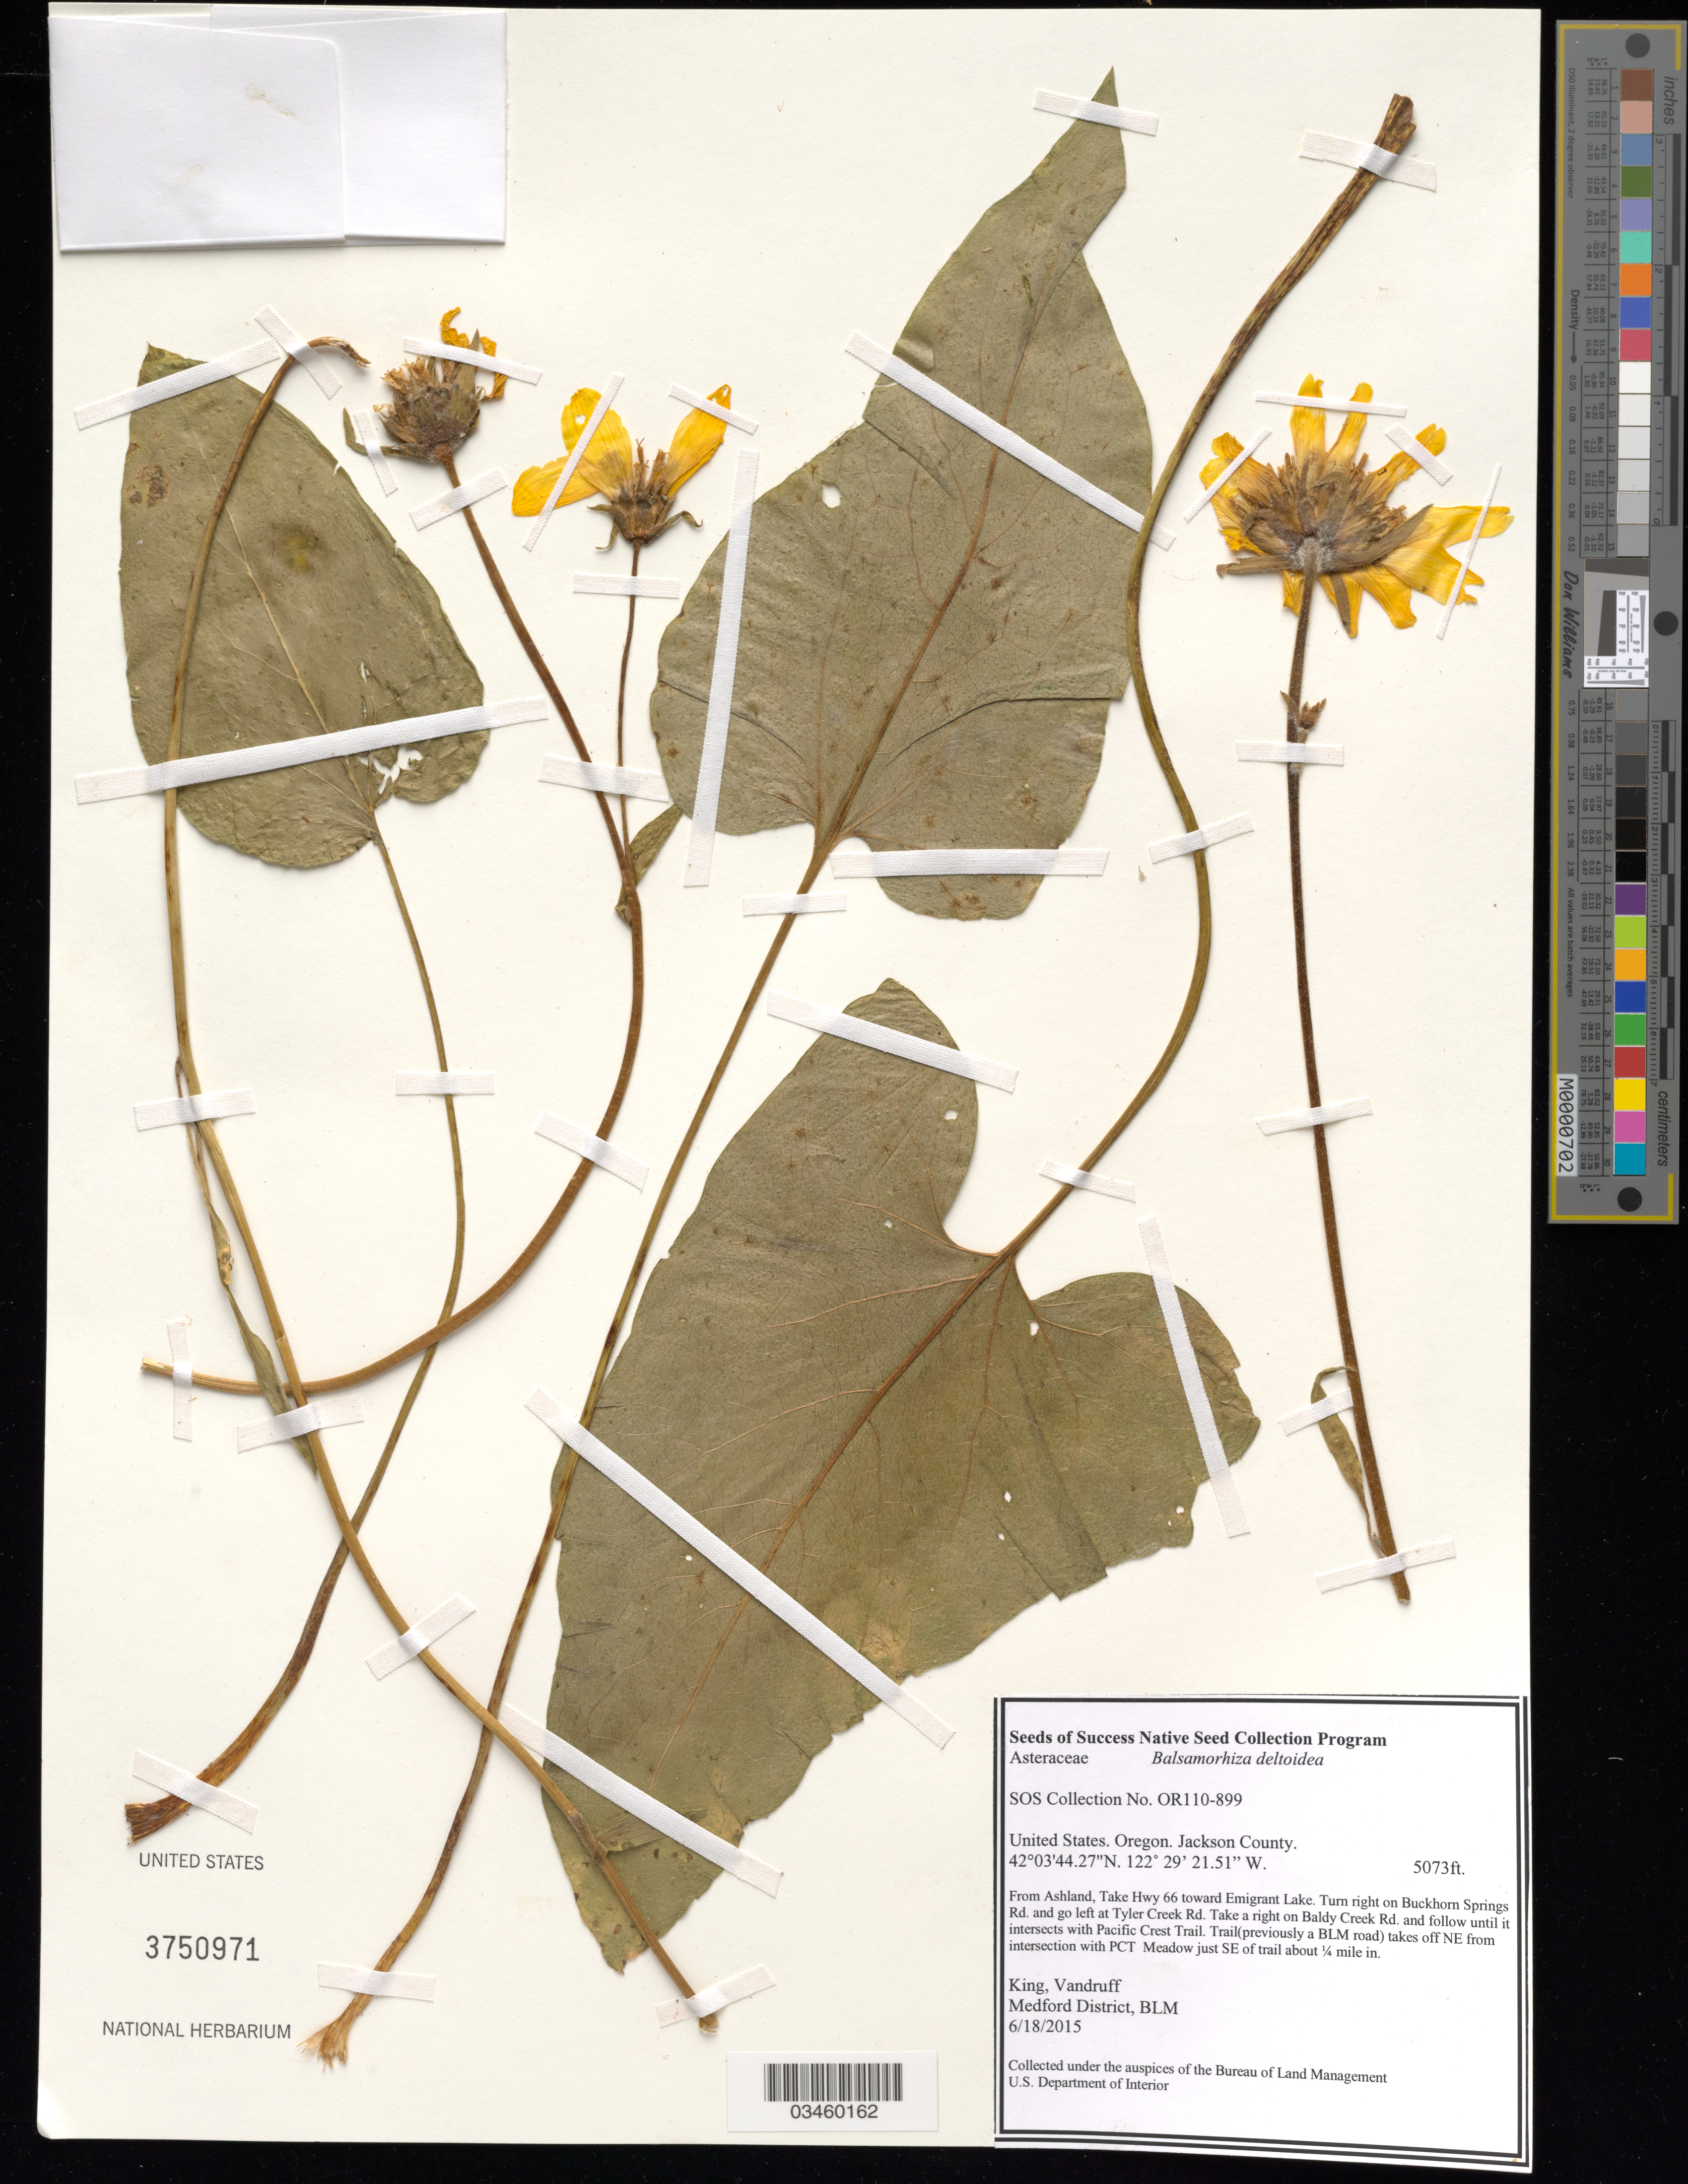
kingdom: Plantae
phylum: Tracheophyta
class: Magnoliopsida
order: Asterales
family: Asteraceae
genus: Balsamorhiza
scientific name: Balsamorhiza deltoidea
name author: Nutt.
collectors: King, -- & -. Vandruff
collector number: OR110-899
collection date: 2015-06-18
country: United States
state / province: Oregon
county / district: Jackson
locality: Soda Mountain Wilderness, Baldy Creek Rd.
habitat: Meadow in Southern Cascades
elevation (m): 1546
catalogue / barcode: US 3750971